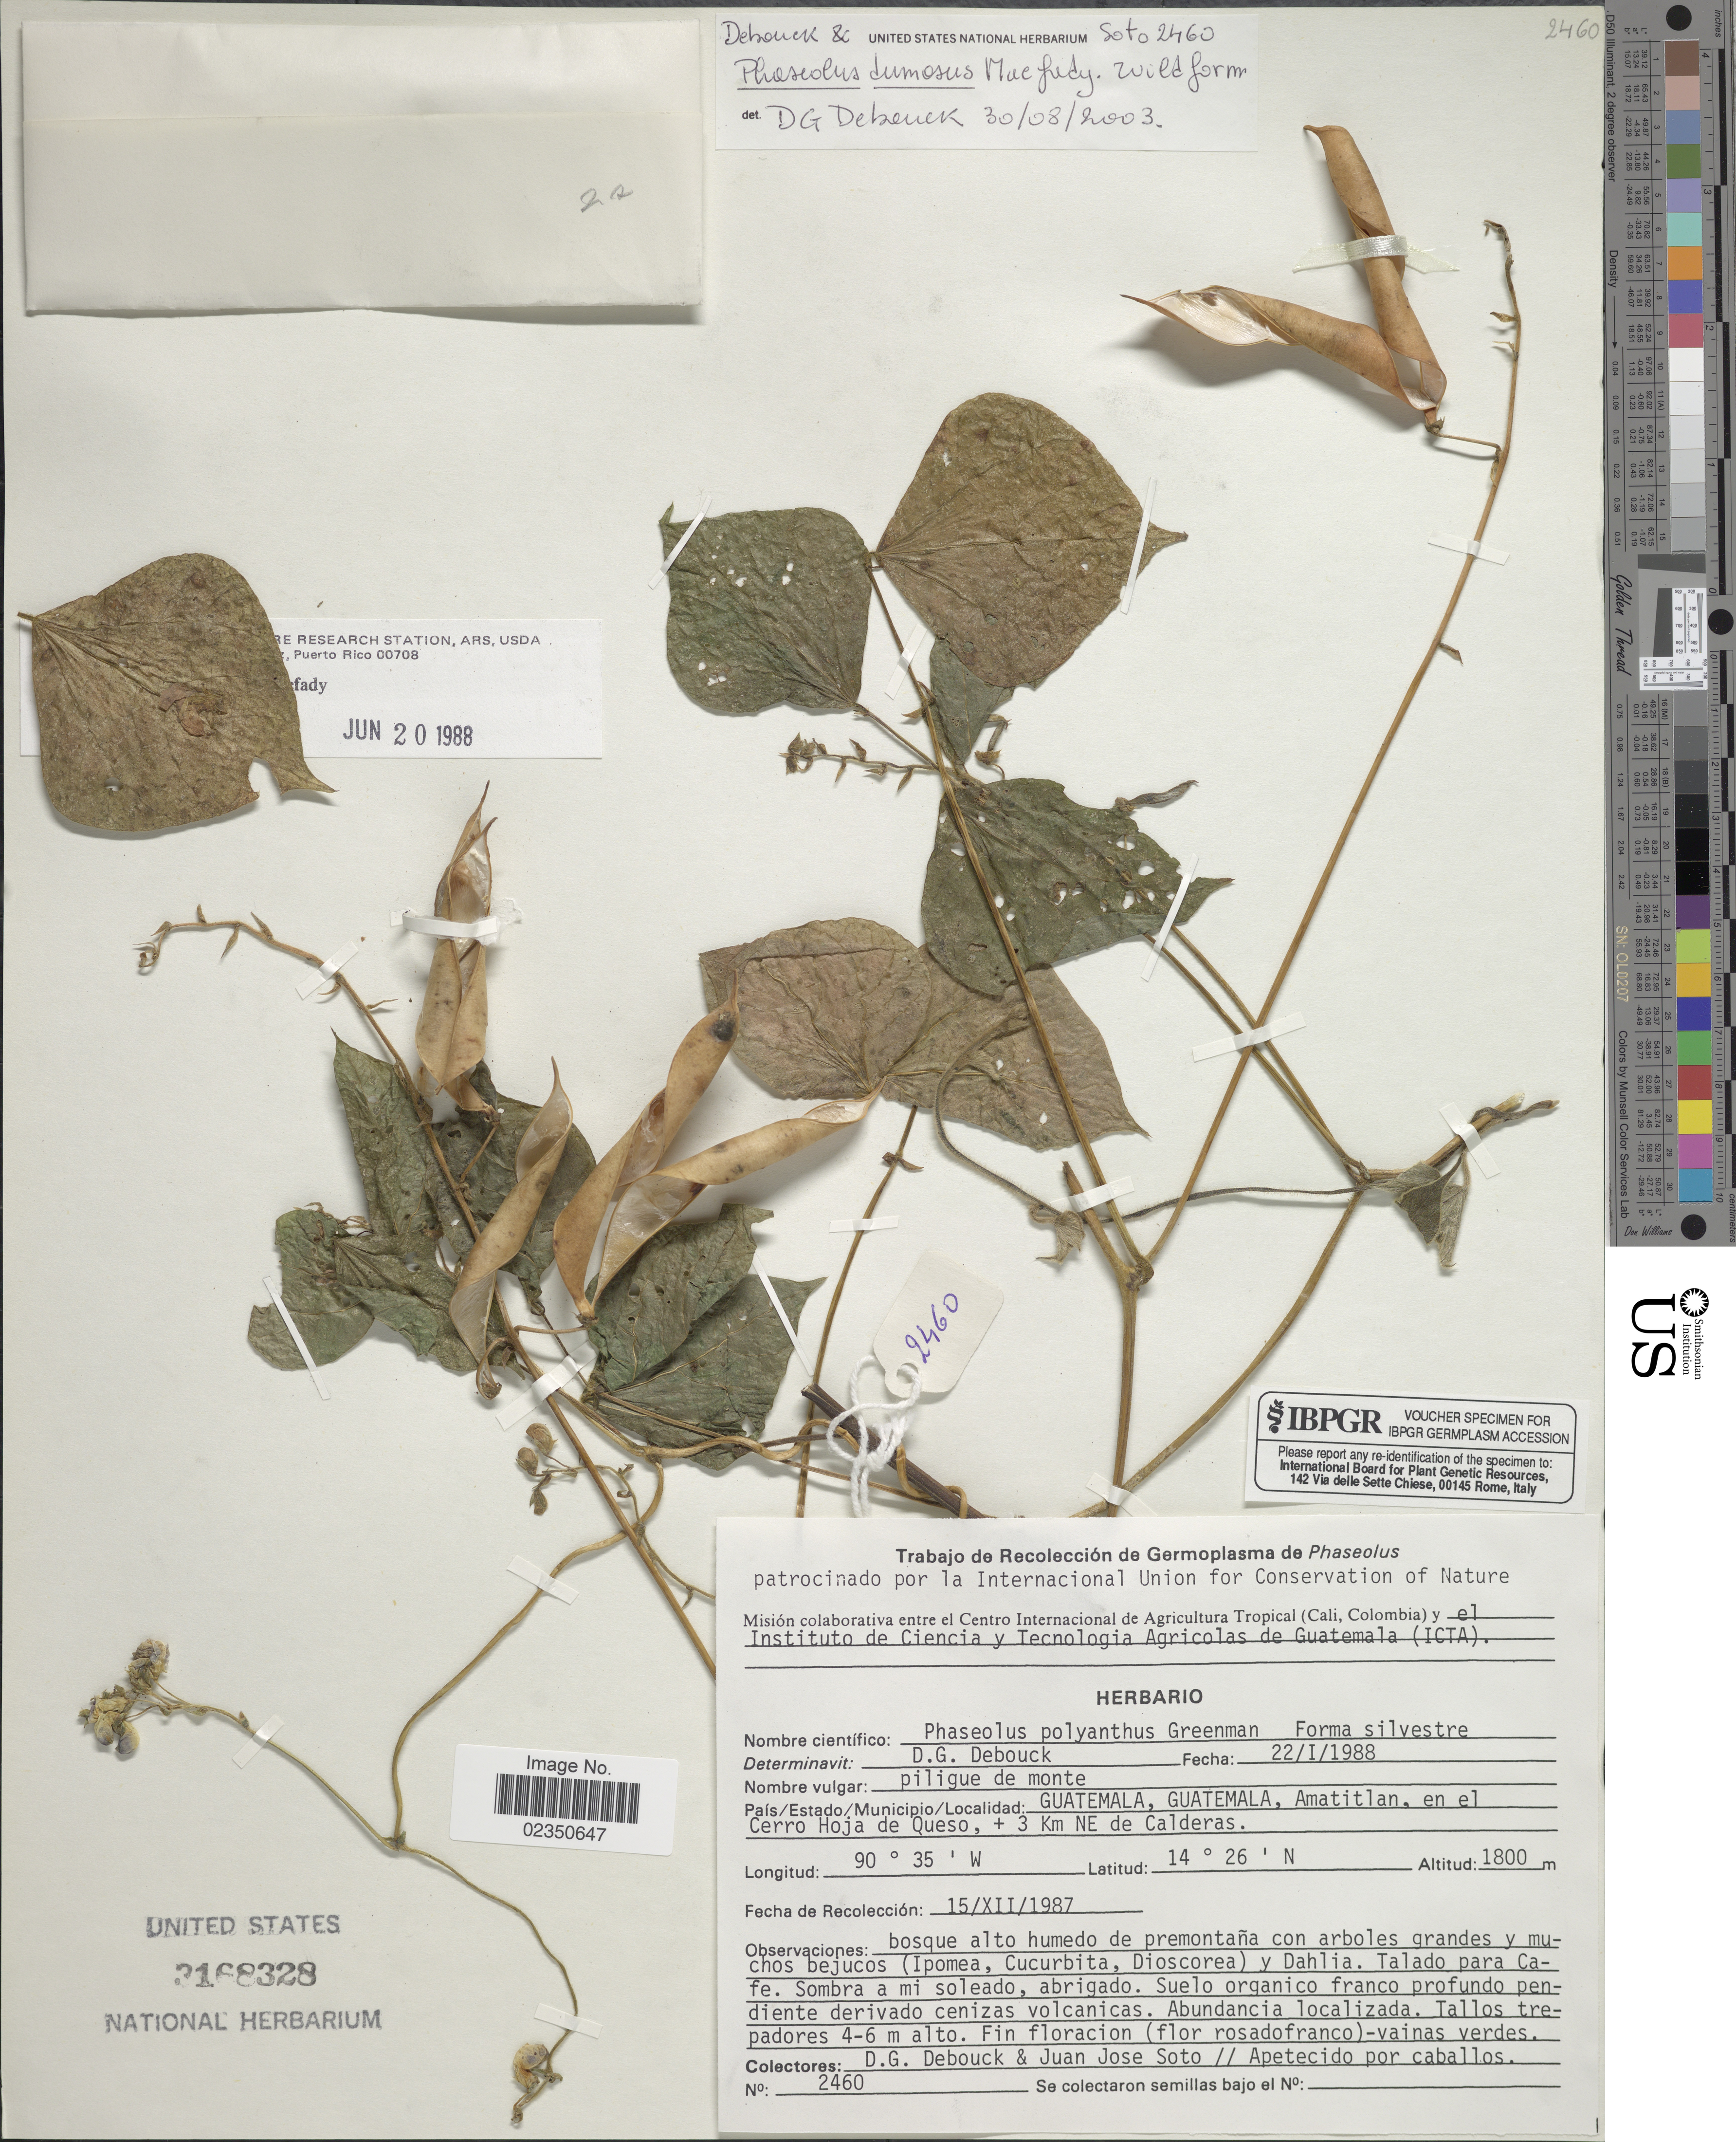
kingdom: Plantae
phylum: Tracheophyta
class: Magnoliopsida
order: Fabales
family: Fabaceae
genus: Phaseolus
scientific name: Phaseolus dumosus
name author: Macfad.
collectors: D. Debouck & J. Soto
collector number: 2460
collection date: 1987-12-15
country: Guatemala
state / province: Guatemala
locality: Amatitlan, en el Cerro Hoja de Queso, ca. 3 Km NE de Calderas.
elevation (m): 1800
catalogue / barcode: US 3168328